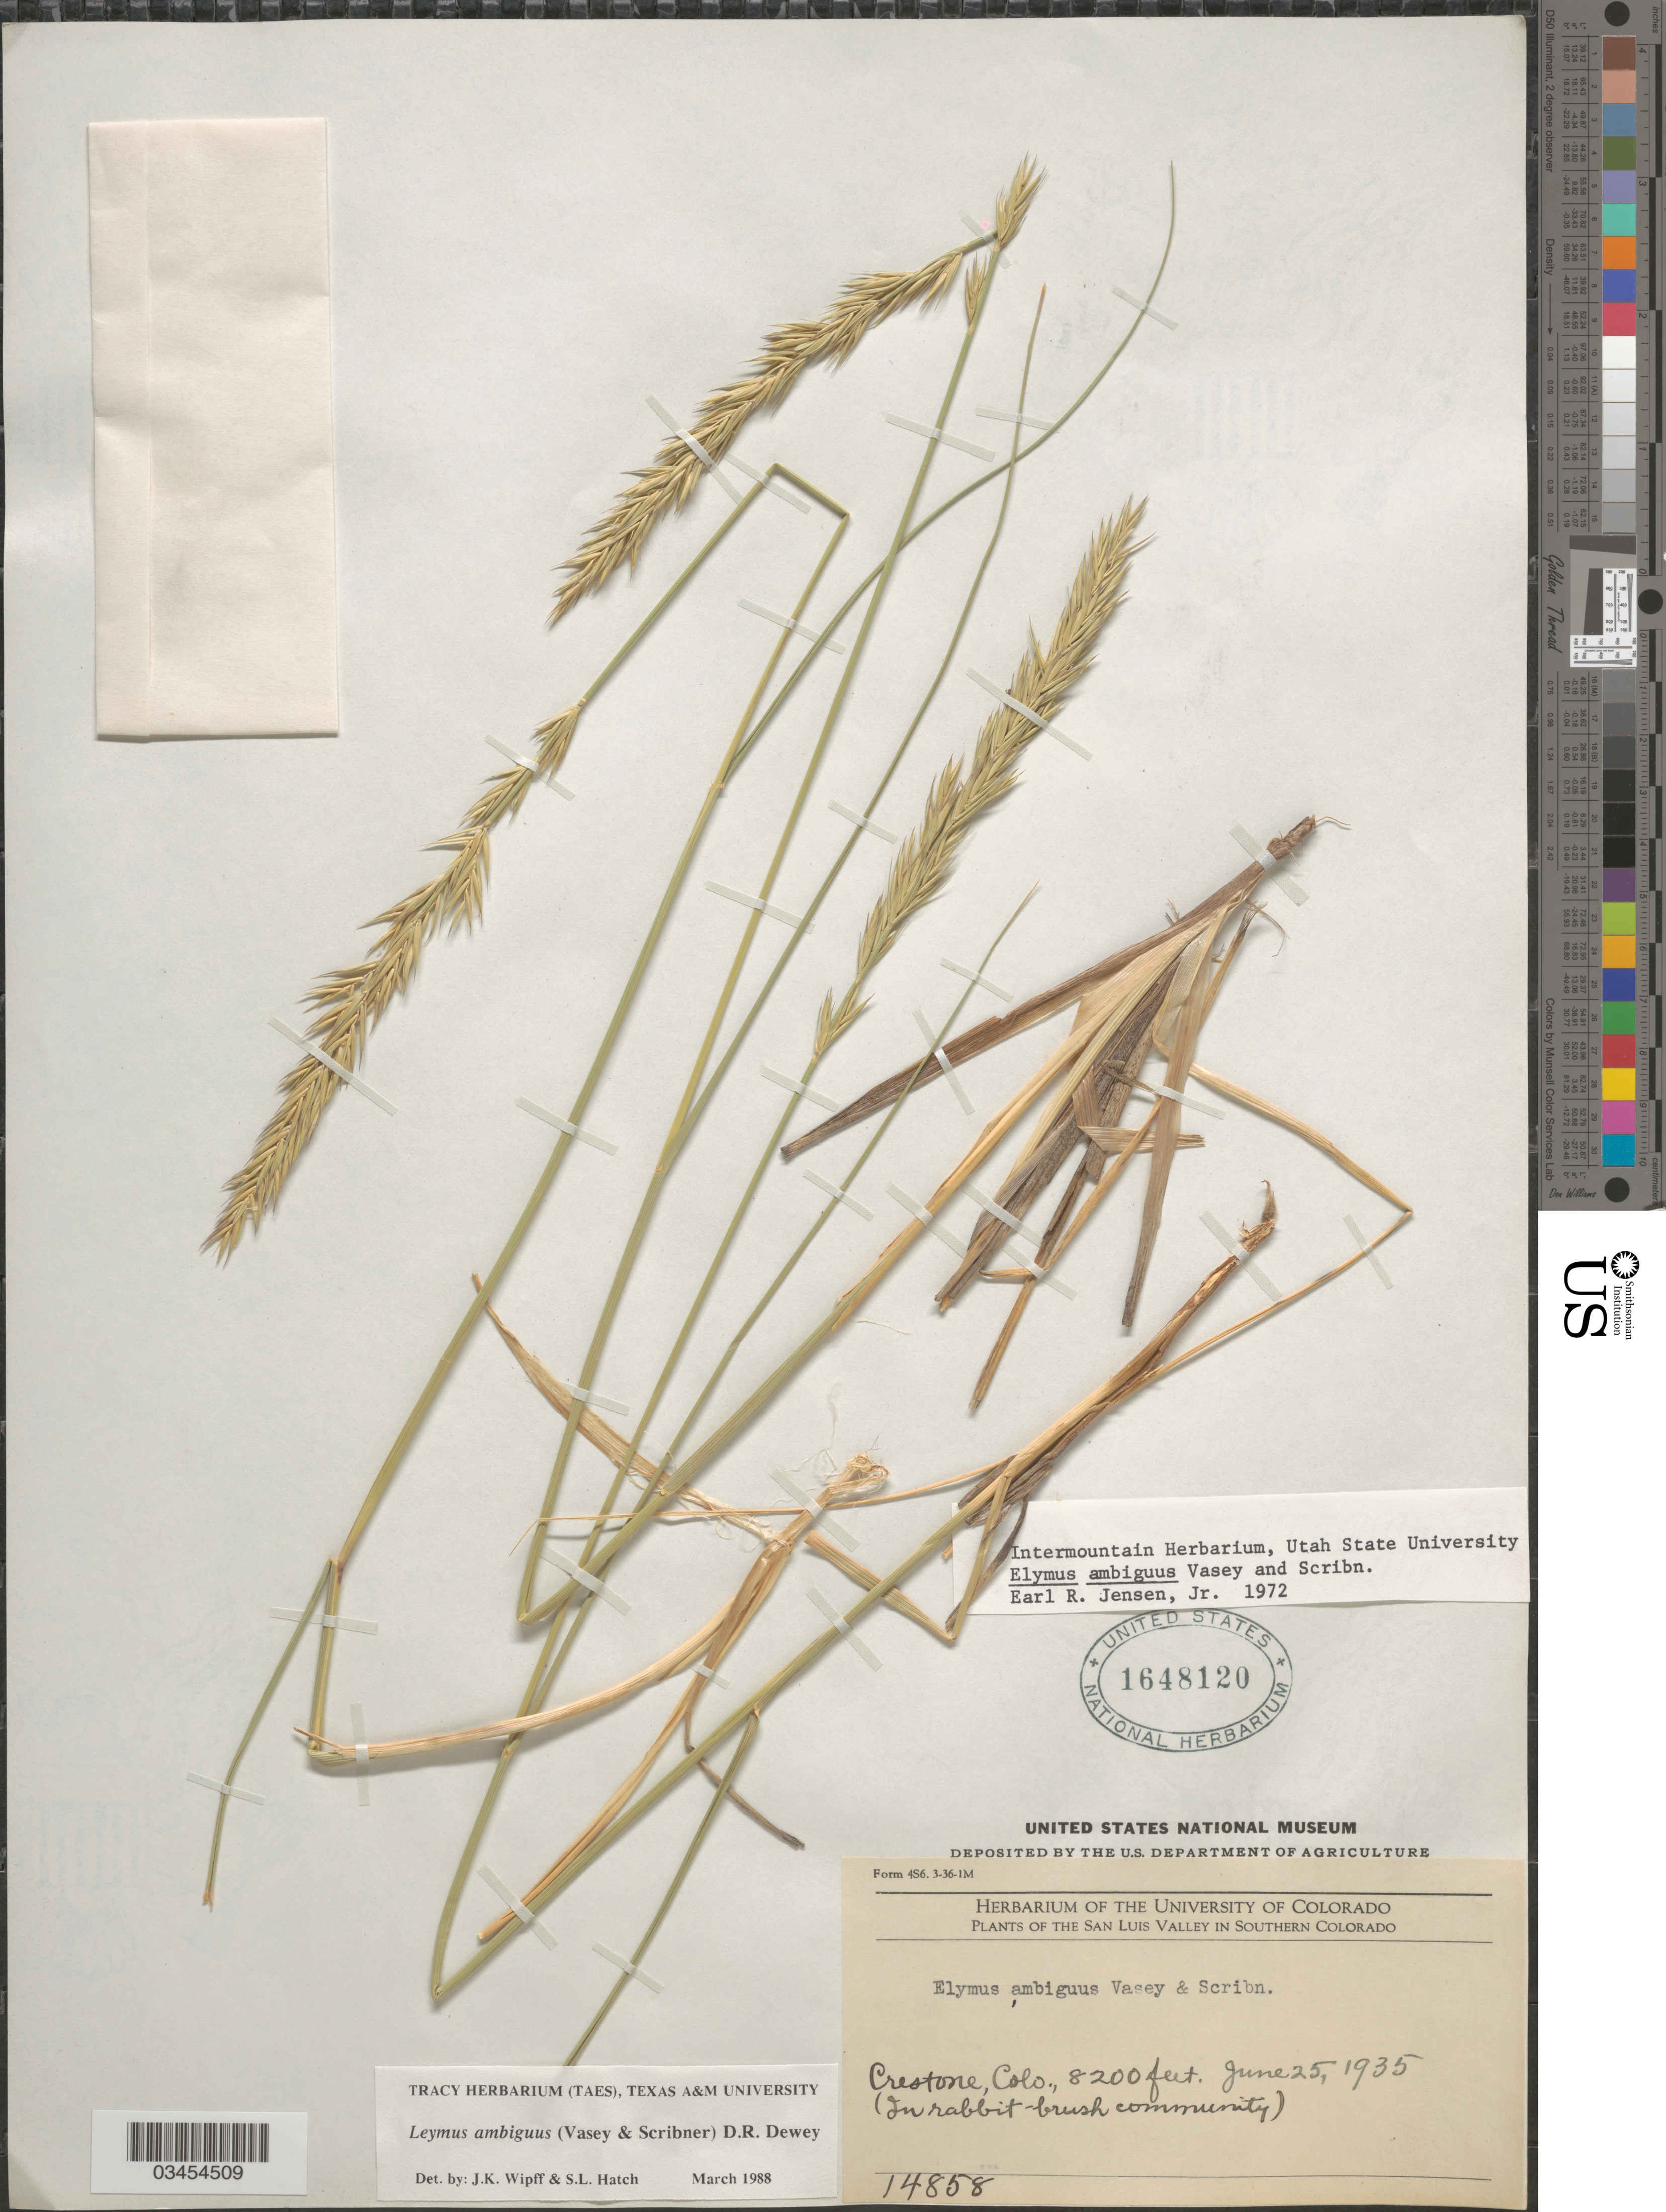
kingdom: Plantae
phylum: Tracheophyta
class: Liliopsida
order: Poales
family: Poaceae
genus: Leymus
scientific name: Leymus ambiguus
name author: (Vasey & Scribn.) Dewey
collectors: University of Colorado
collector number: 14858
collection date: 1935-06-25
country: United States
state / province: Colorado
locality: The San Luis Valley in Southern Colorado. Crestone.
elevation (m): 2499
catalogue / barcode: US 1648120